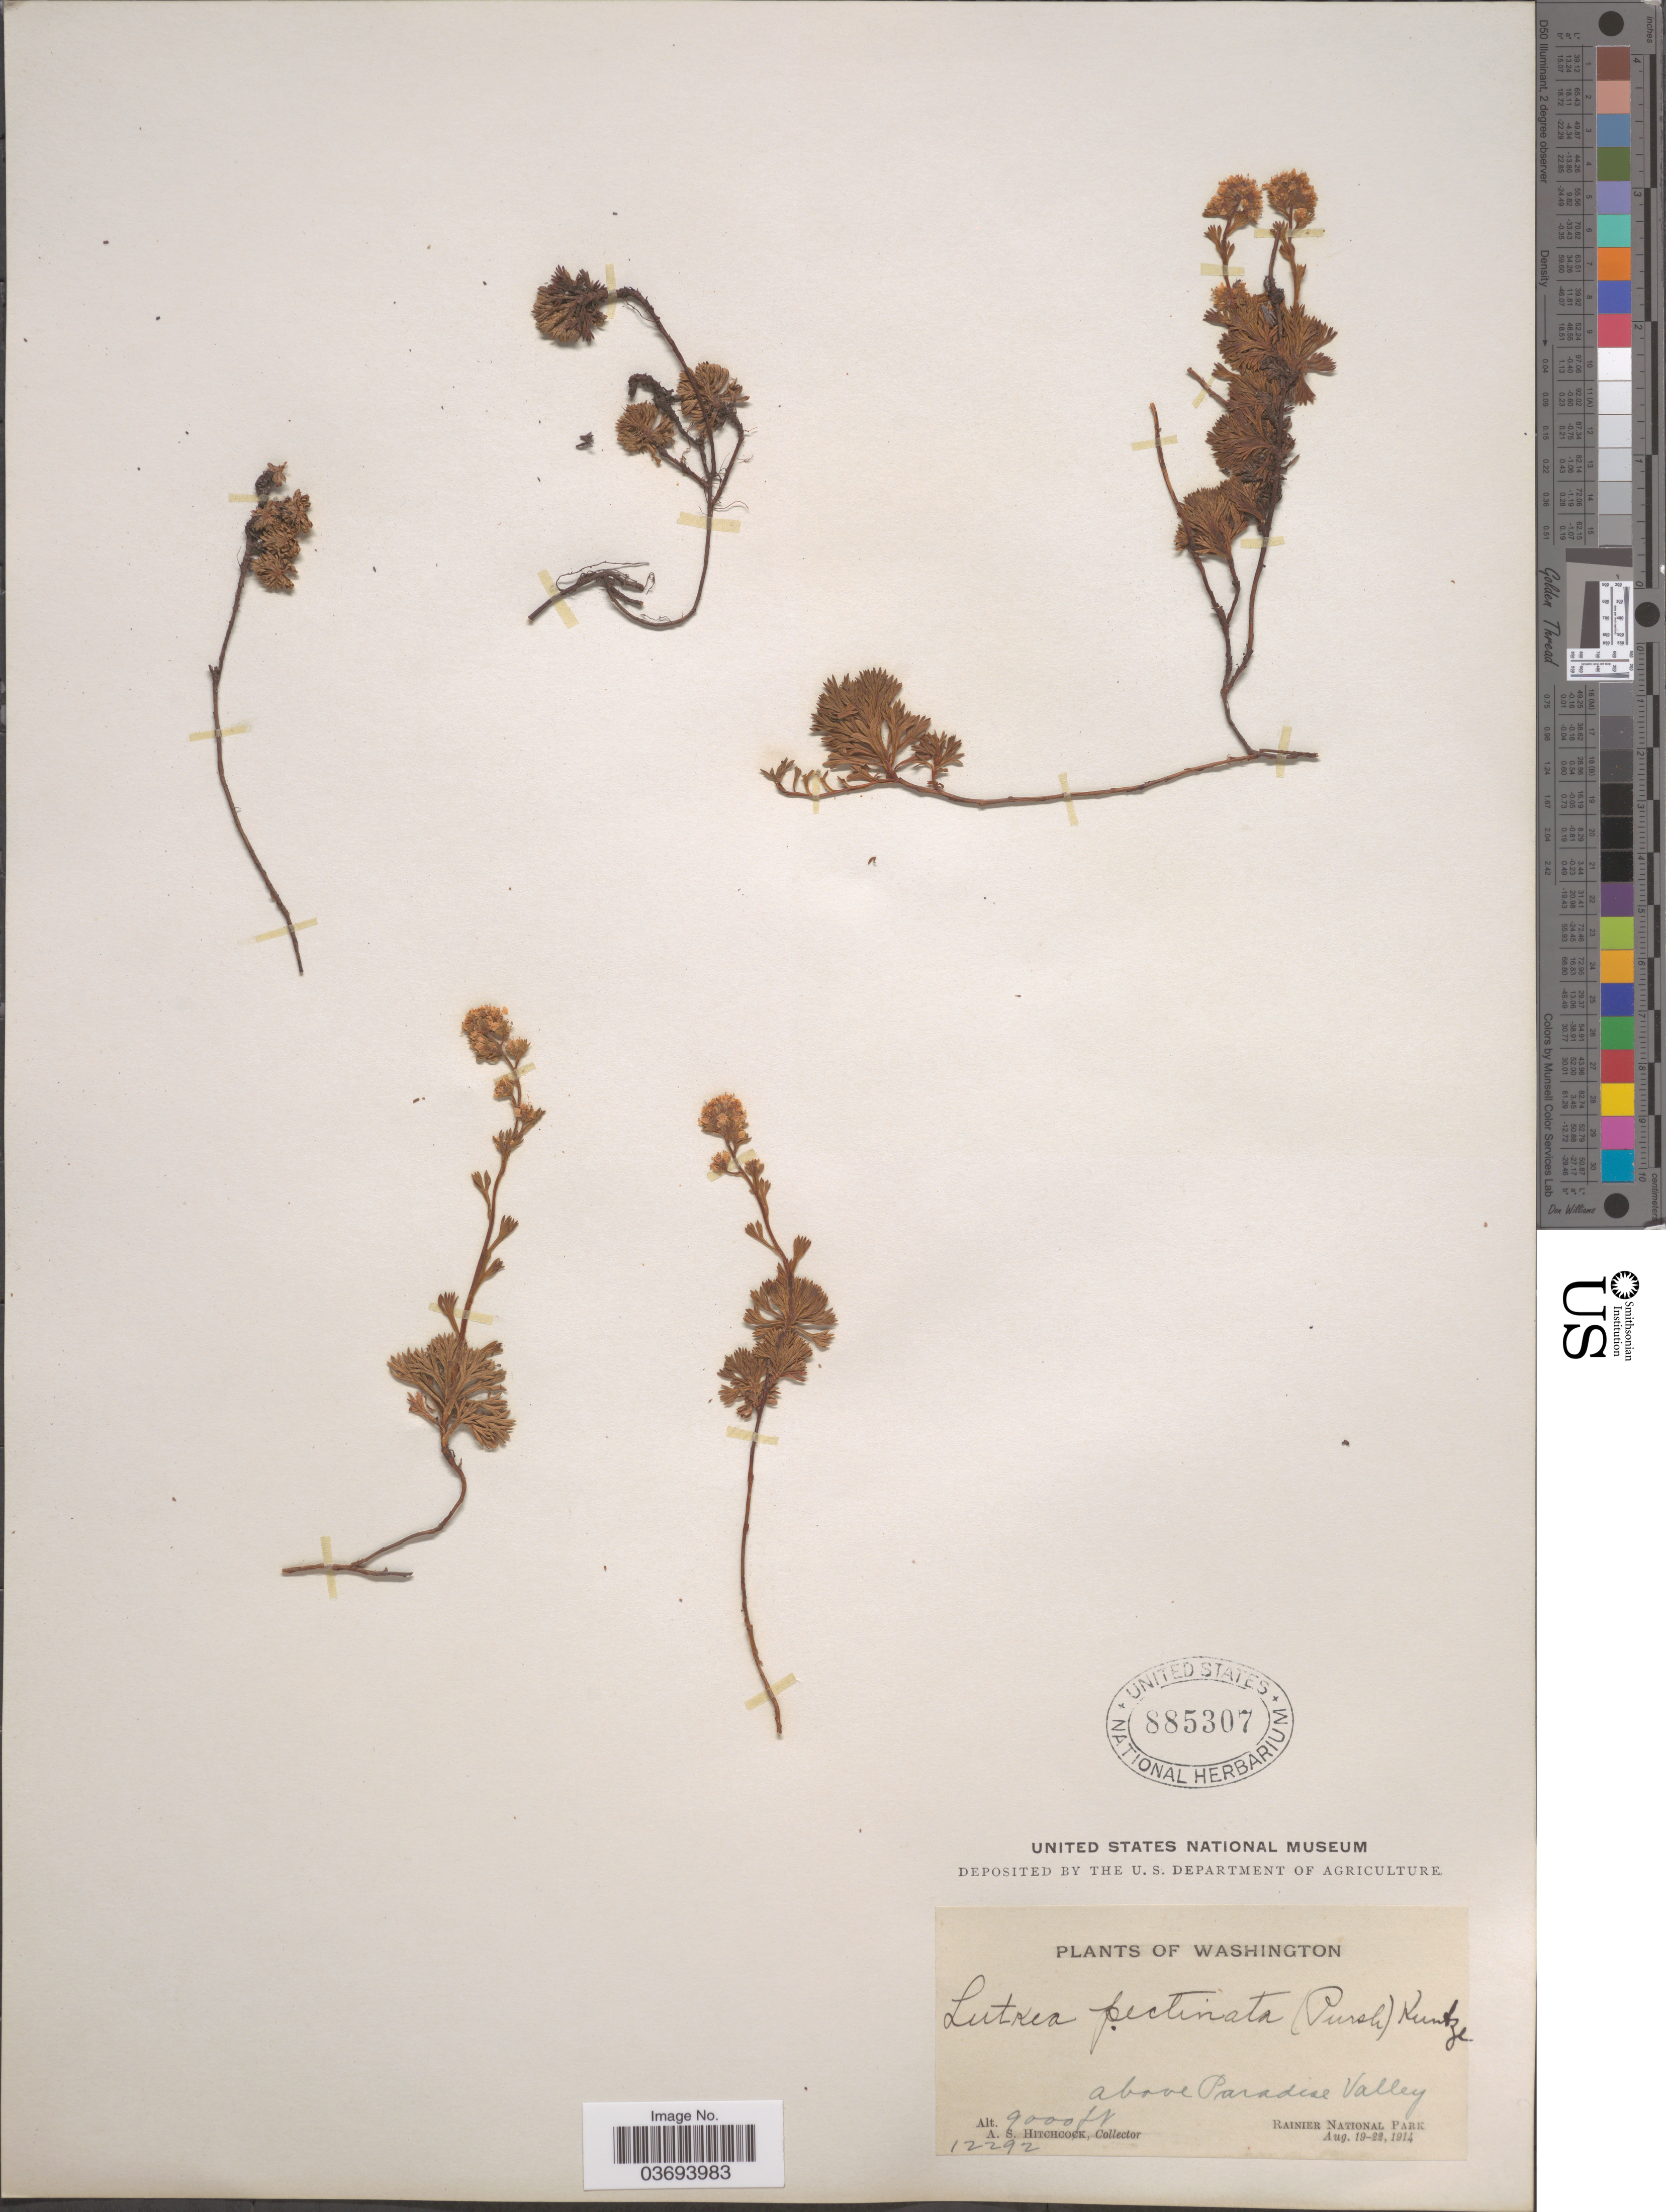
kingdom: Plantae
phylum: Tracheophyta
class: Magnoliopsida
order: Rosales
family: Rosaceae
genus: Luetkea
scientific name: Luetkea pectinata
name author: (Pursh) Kuntze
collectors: A. S. Hitchcock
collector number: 12292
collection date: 1914-08-19/1914-08-22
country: United States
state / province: Washington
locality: Above Paradise Valley. Rainier National Park.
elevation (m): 2743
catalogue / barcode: US 885307